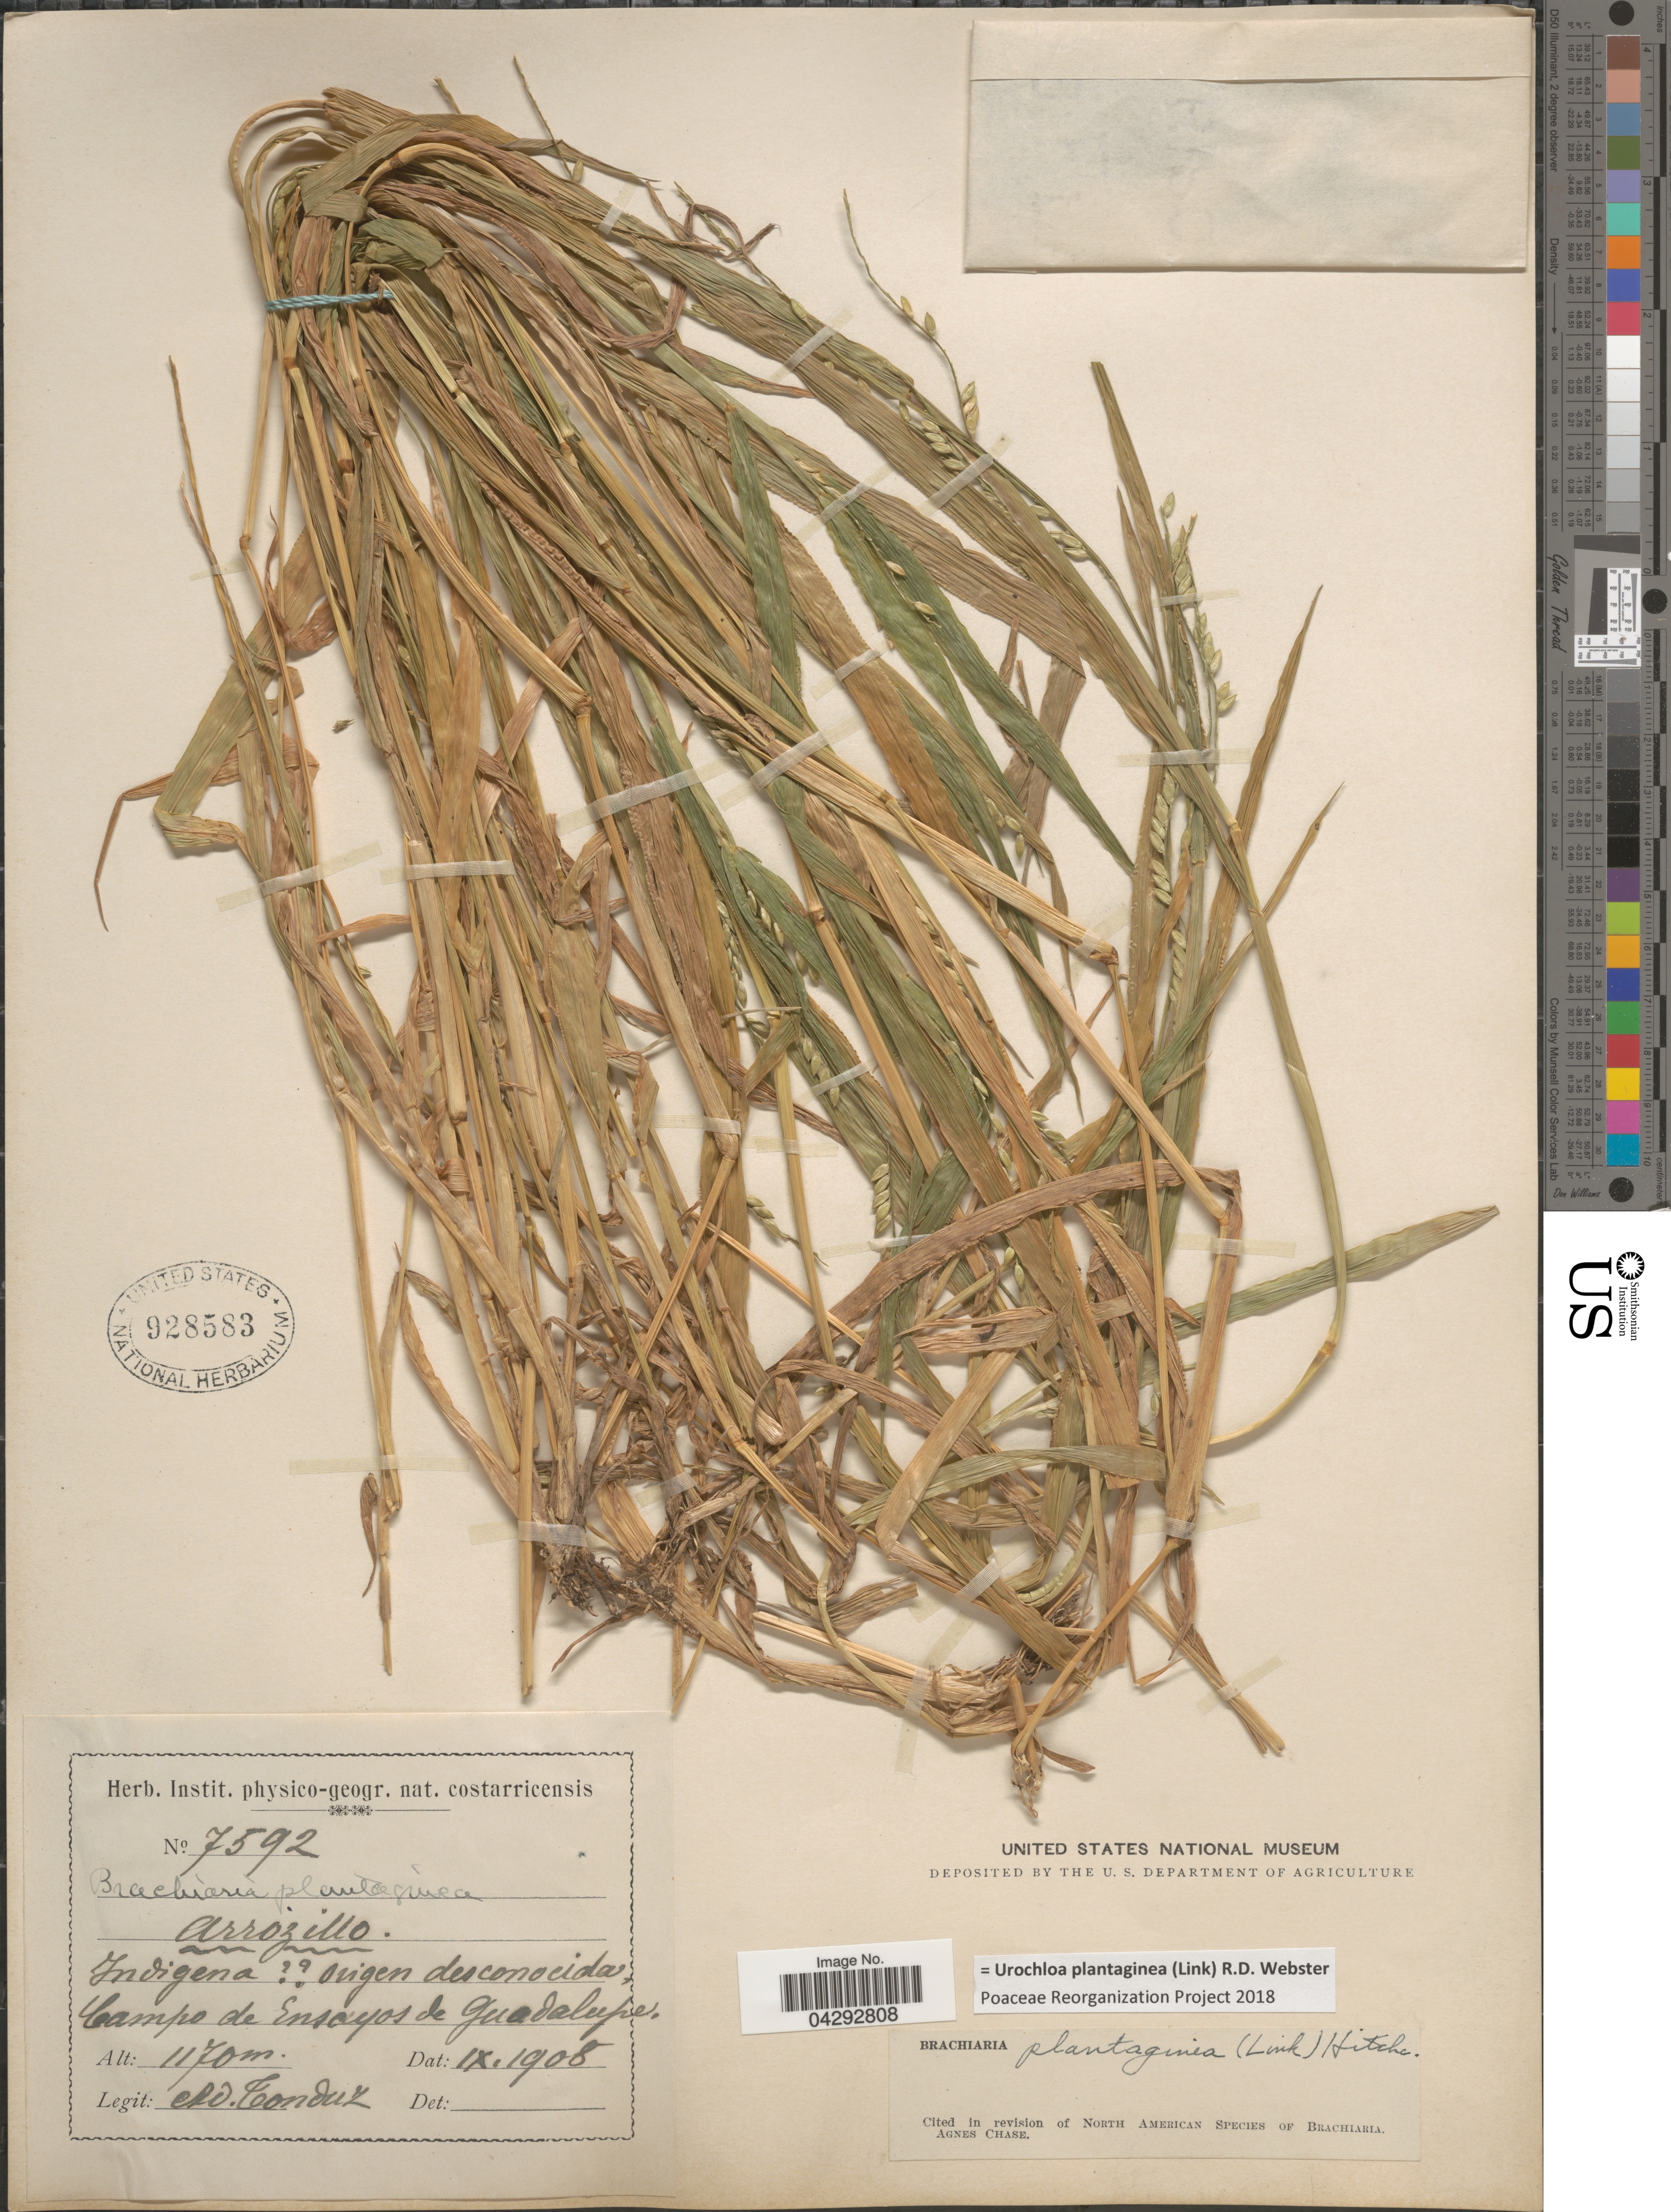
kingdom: Plantae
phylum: Tracheophyta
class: Liliopsida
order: Poales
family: Poaceae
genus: Urochloa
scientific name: Urochloa plantaginea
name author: (Link) R.D. Webster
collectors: A. Tonduz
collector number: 7592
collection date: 1908-09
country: Costa Rica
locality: Campo de Ensayos de Guadalupe.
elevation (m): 1170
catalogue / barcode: US 928583